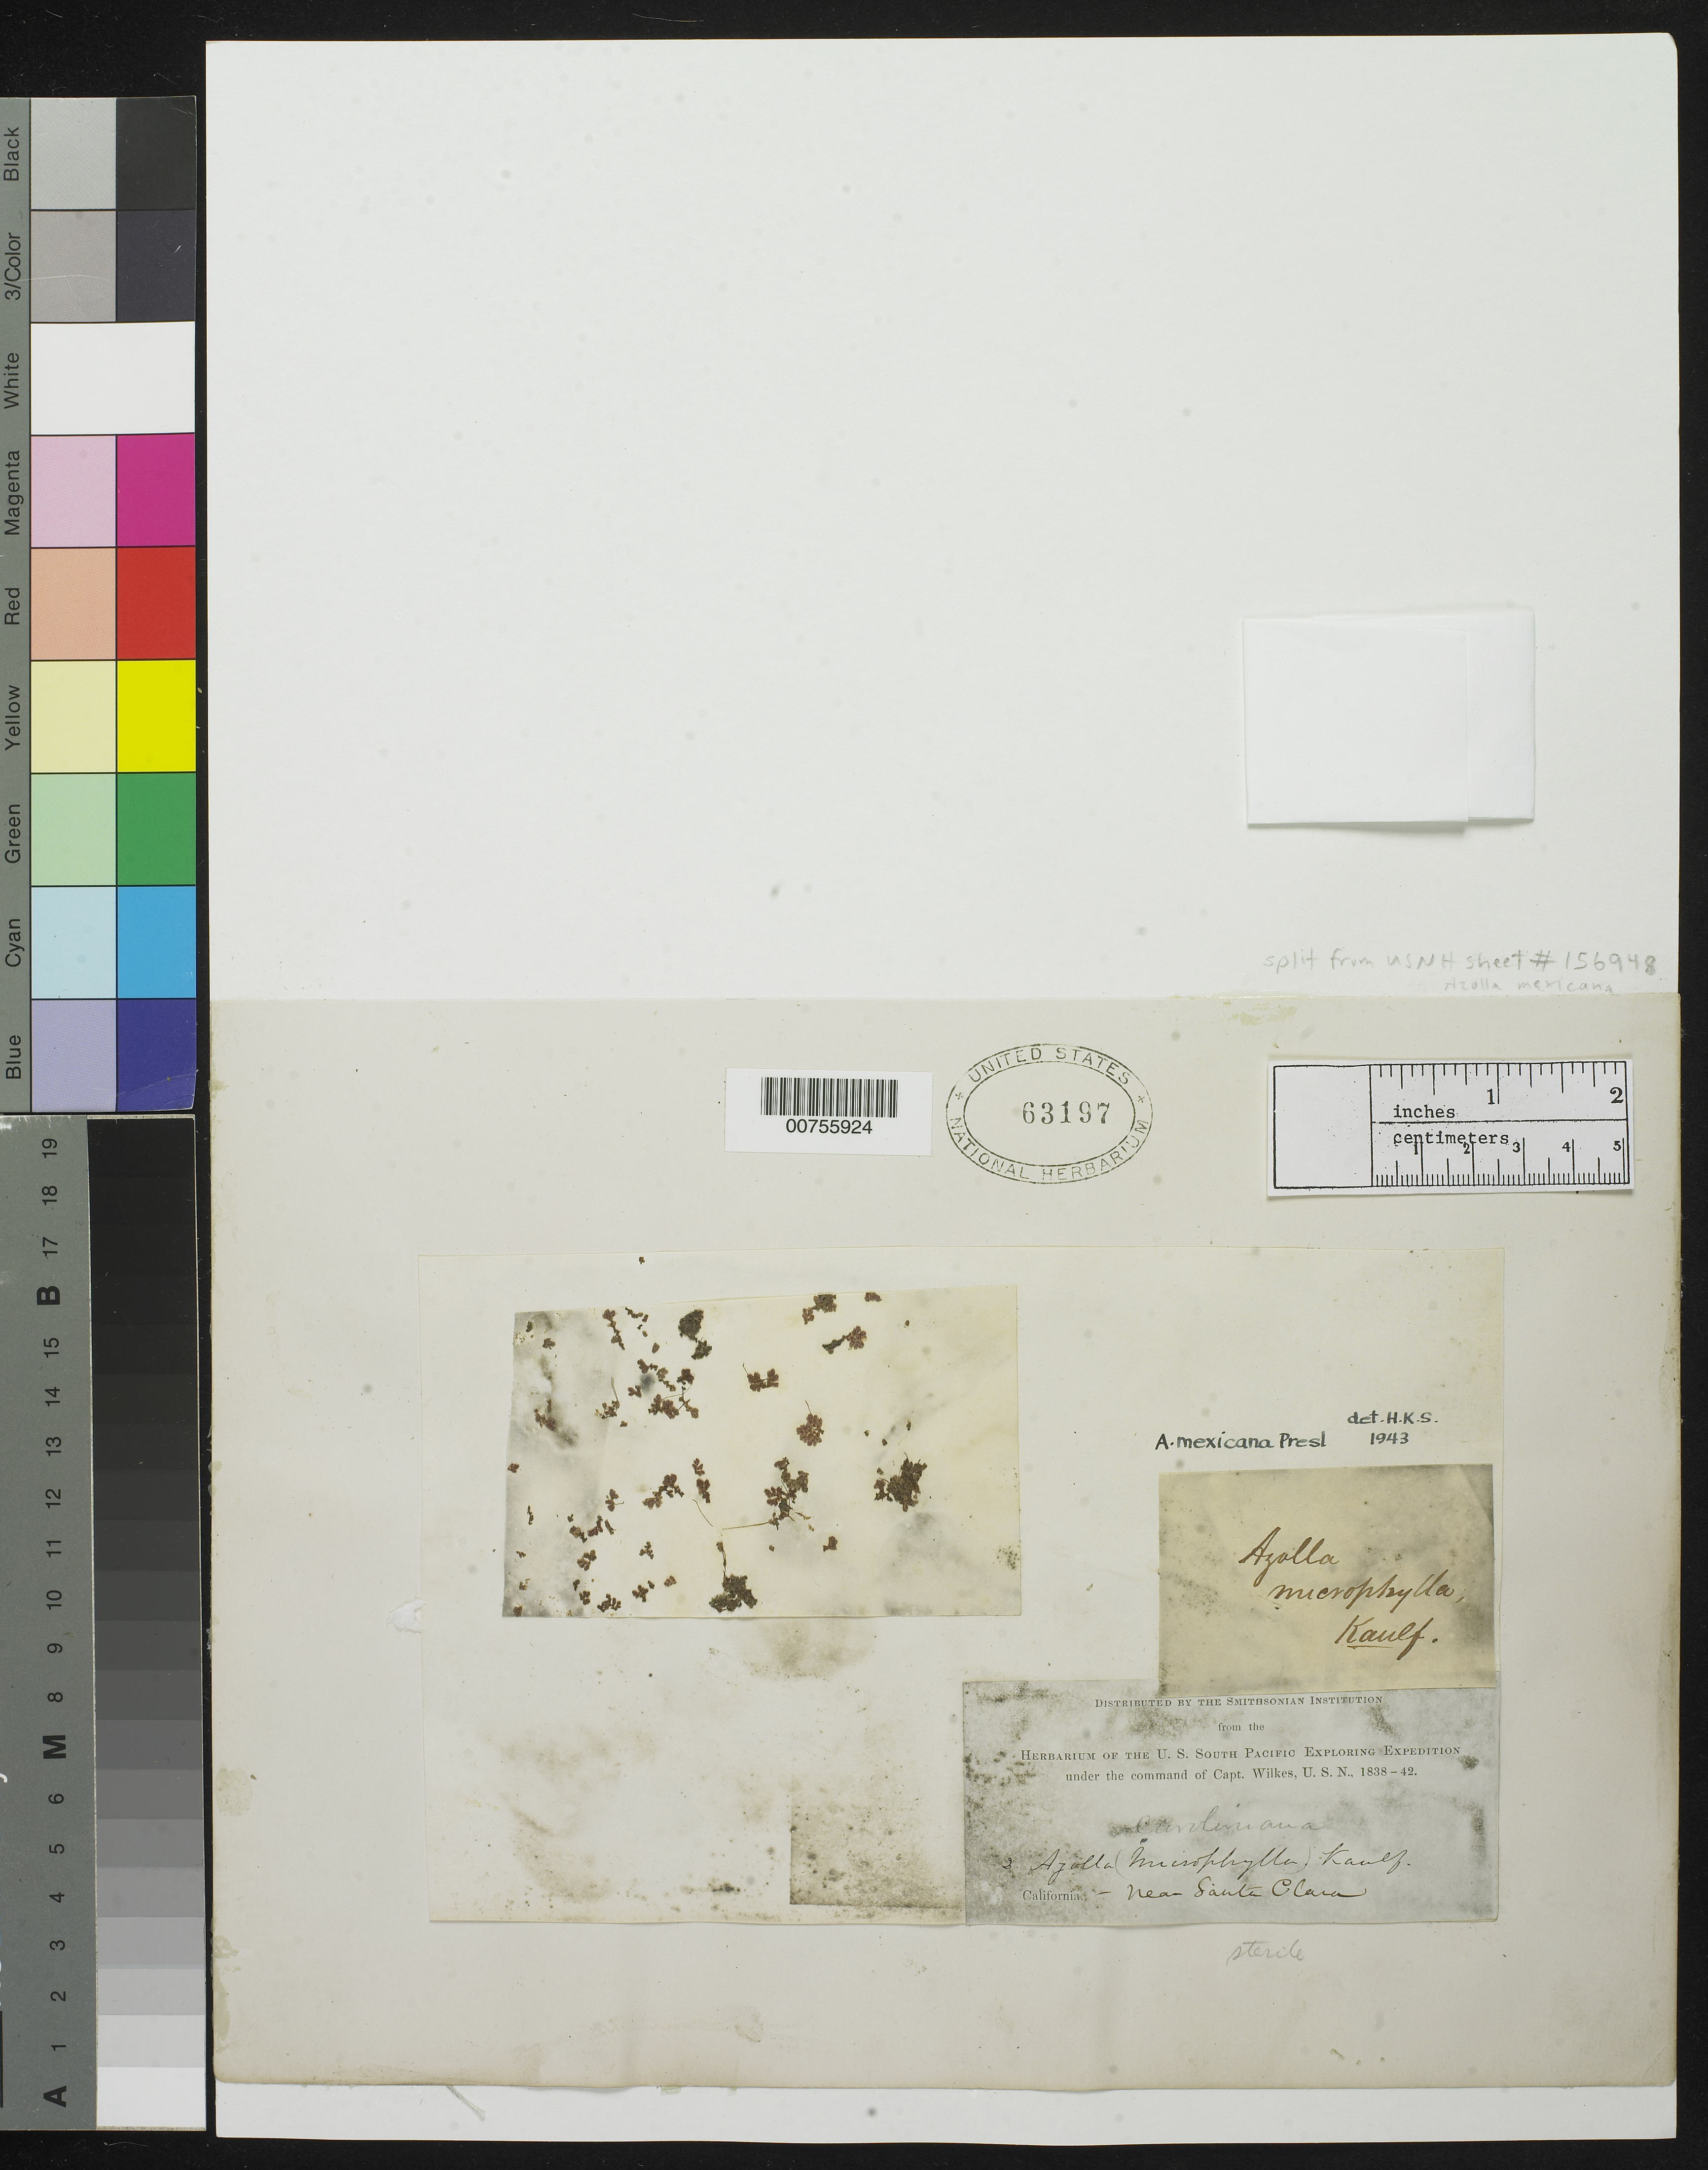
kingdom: Plantae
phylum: Tracheophyta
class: Polypodiopsida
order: Salviniales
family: Salviniaceae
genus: Azolla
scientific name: Azolla mexicana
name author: C. Presl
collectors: Wilkes Explor. Exped.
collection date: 1838/1842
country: United States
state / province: California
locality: near Santa Clara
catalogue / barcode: US 63197